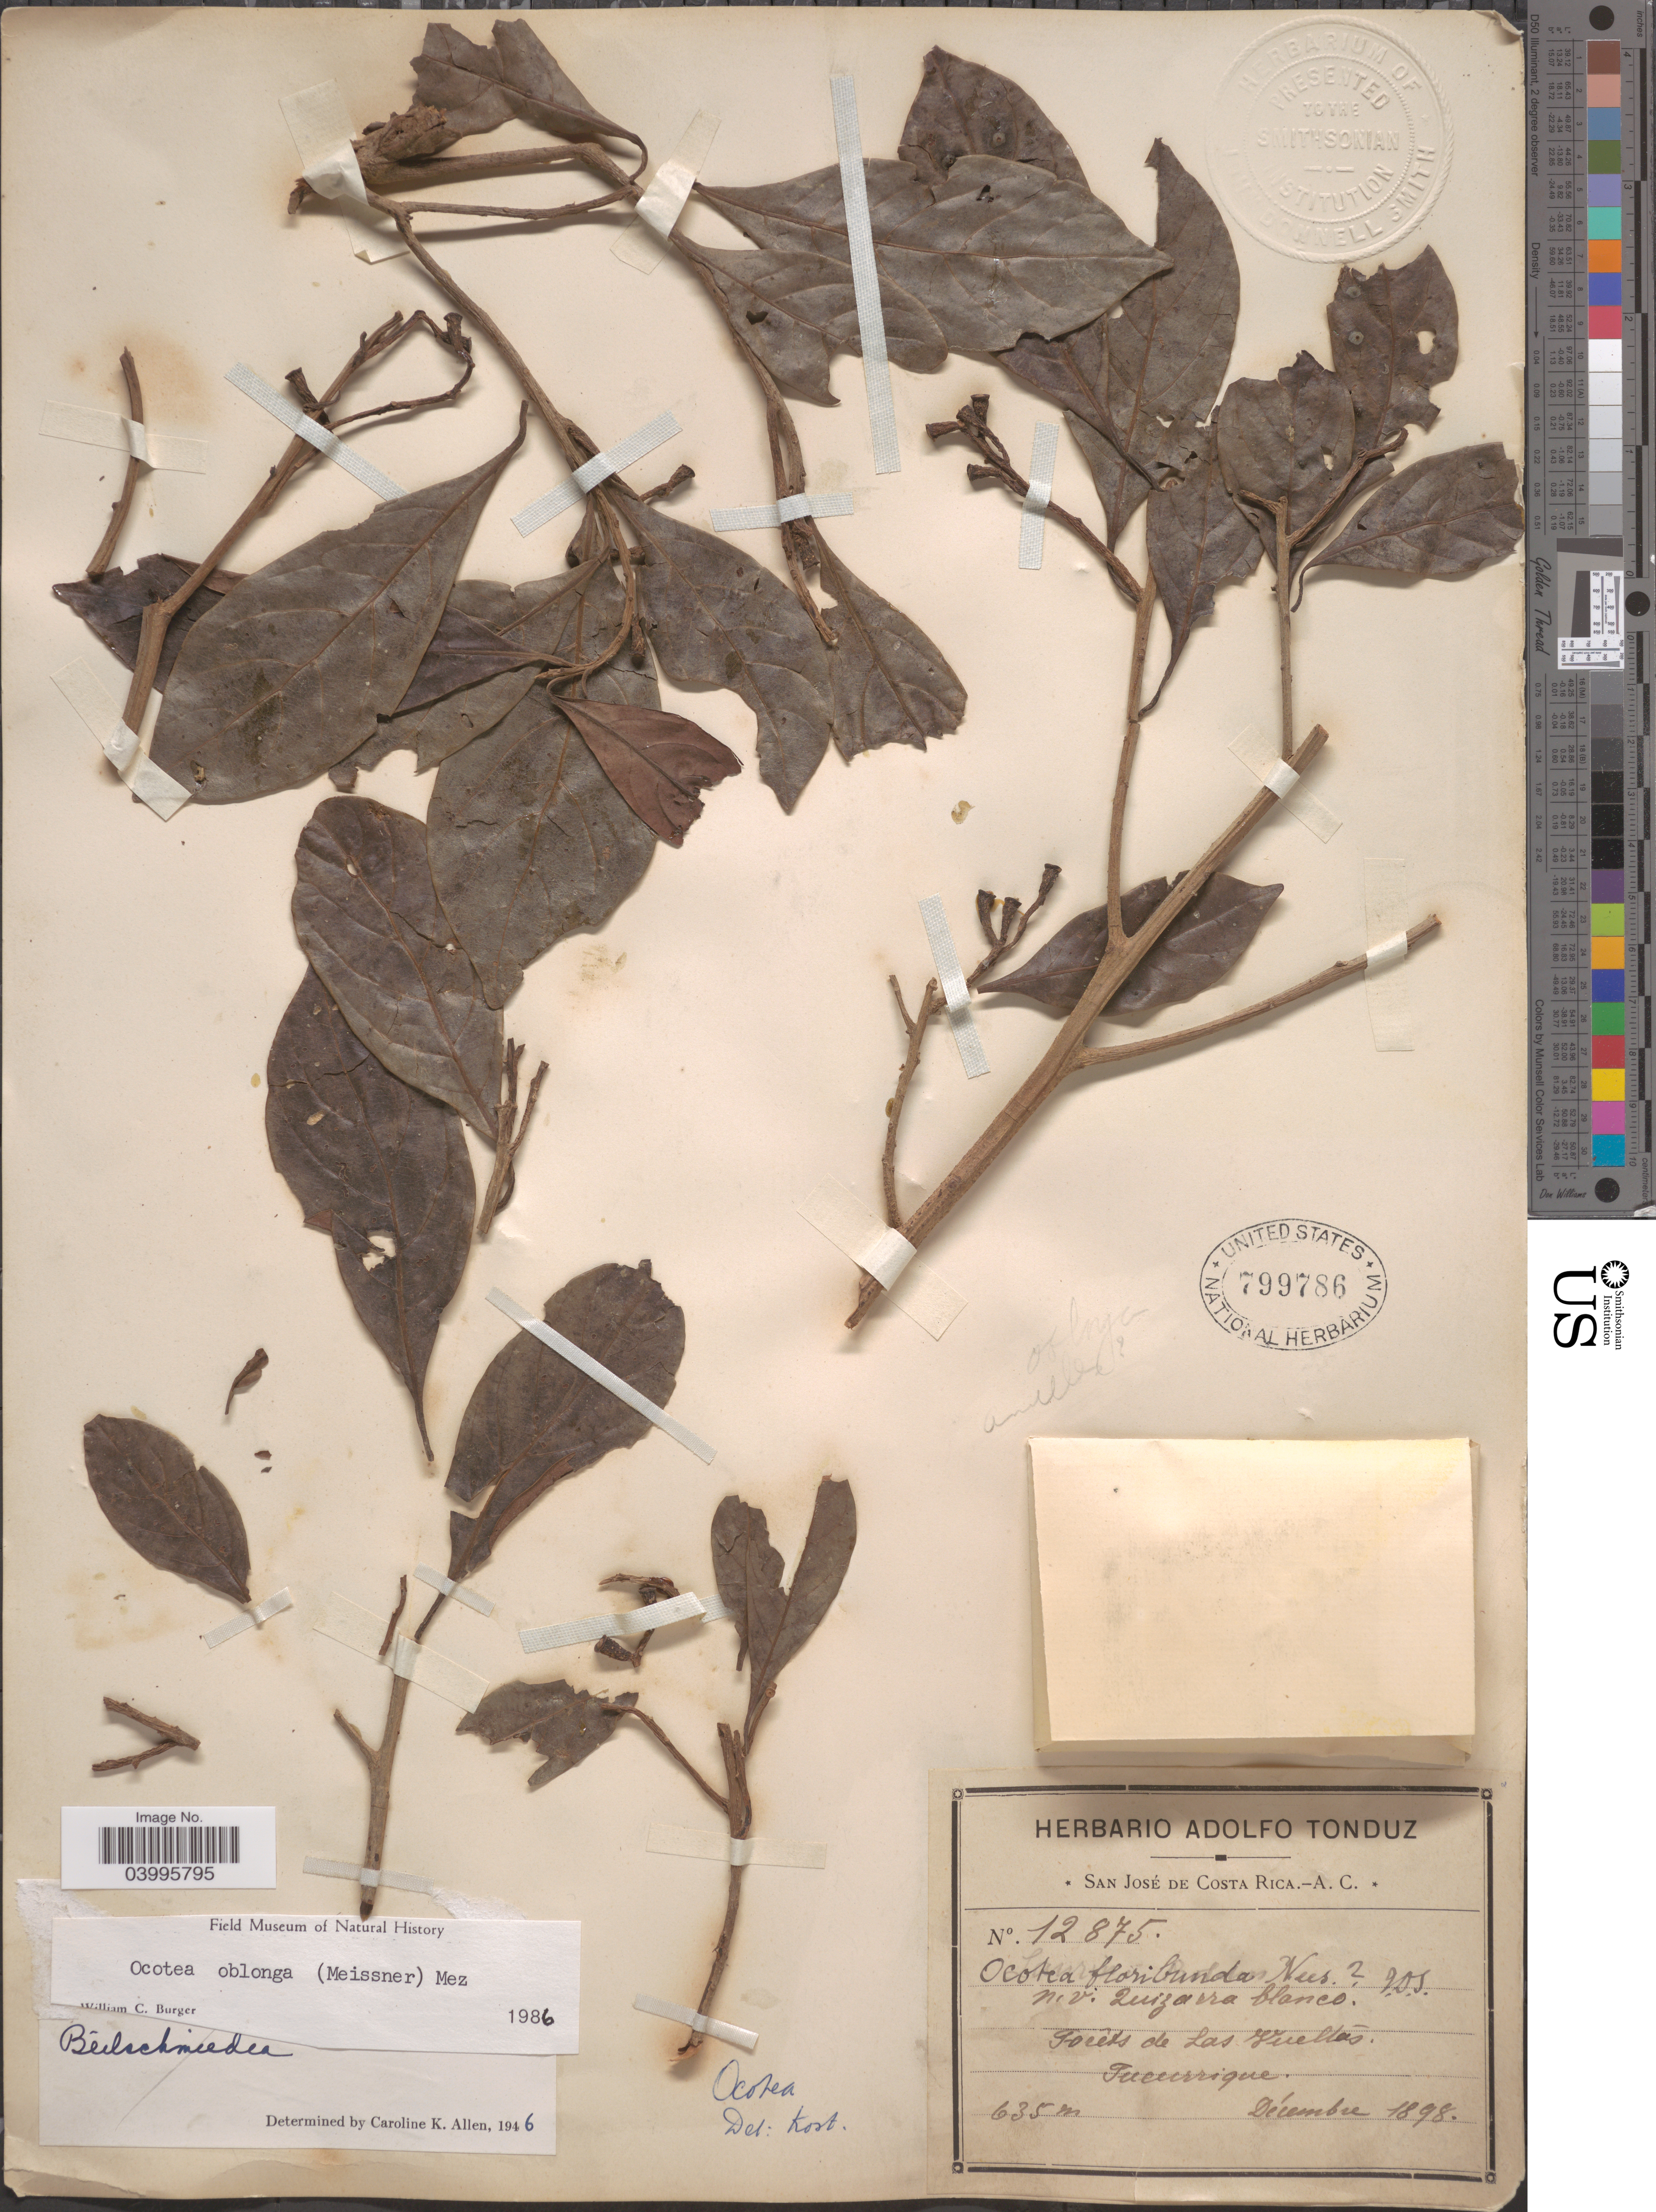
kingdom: Plantae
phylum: Tracheophyta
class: Magnoliopsida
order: Laurales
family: Lauraceae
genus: Ocotea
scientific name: Ocotea oblonga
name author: (Meisn.) Mez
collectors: ex Herb. Adolfo Tonduz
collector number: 12875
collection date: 1898-12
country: Costa Rica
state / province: San José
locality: Forêts de Las Vueltas. Tucurrique.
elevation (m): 635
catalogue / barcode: US 799786